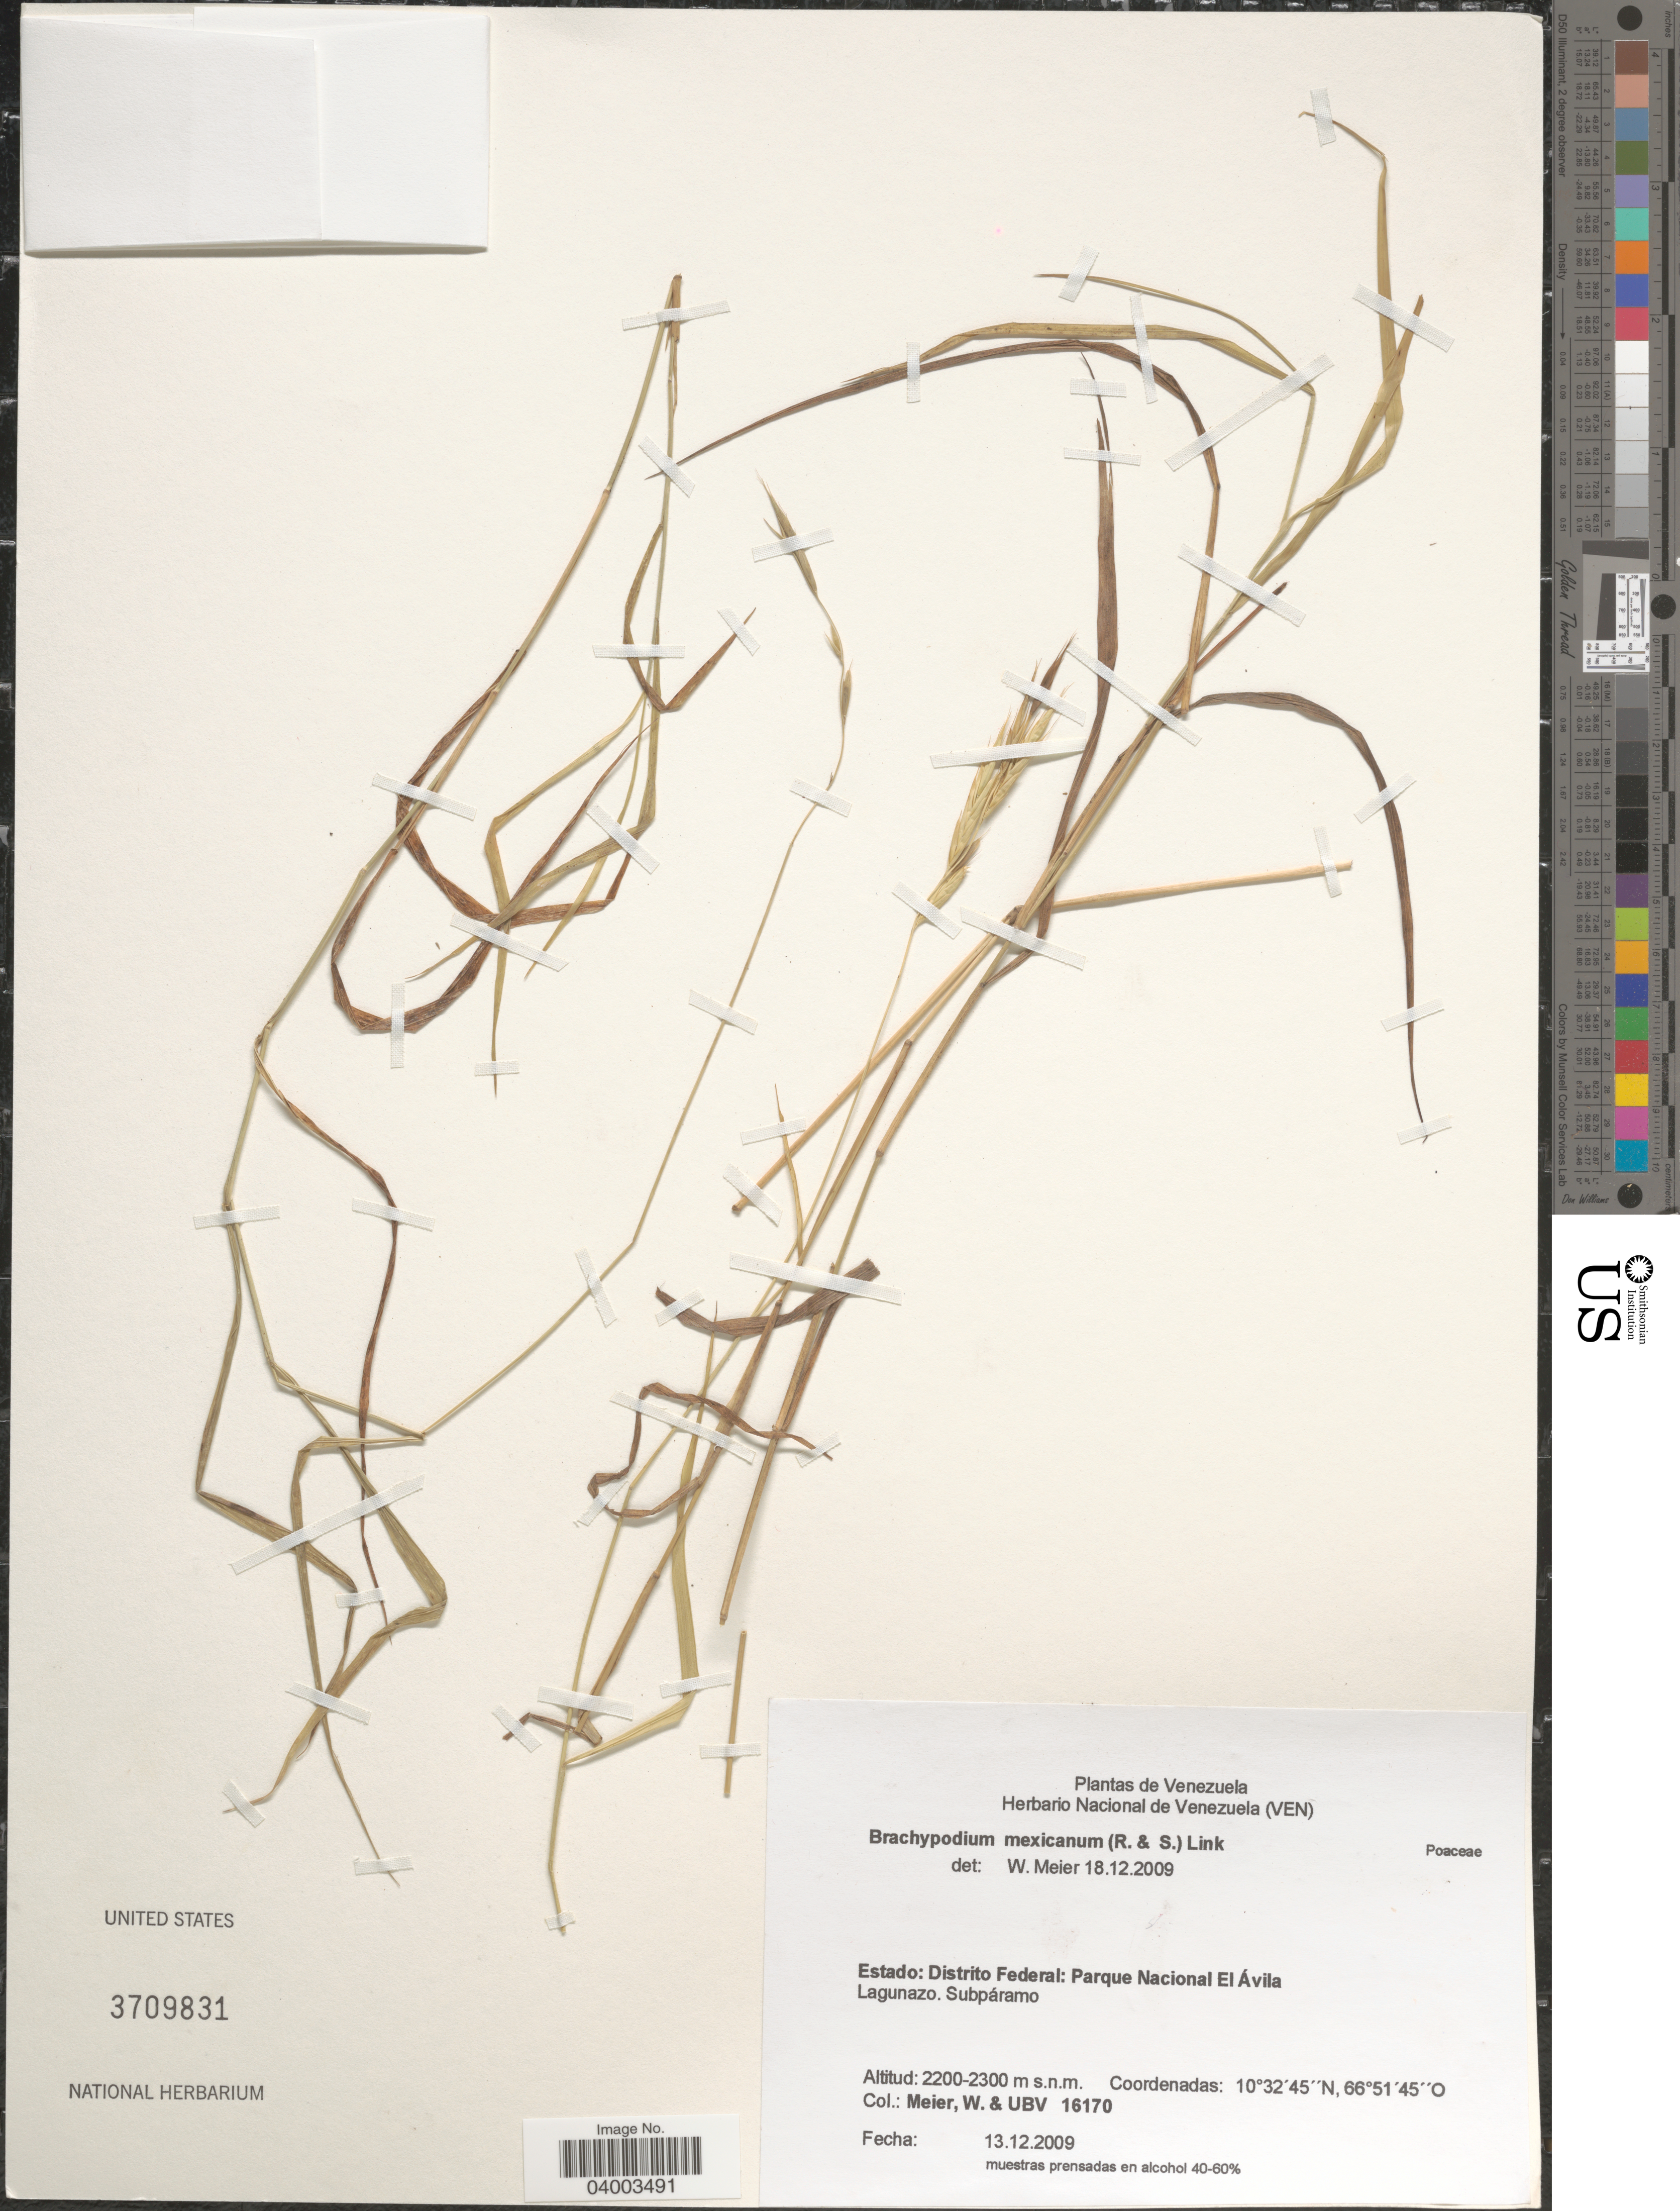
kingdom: Plantae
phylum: Tracheophyta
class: Liliopsida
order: Poales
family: Poaceae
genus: Brachypodium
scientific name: Brachypodium mexicanum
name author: (Roem. & Schult.) Link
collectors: W. Meier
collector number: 16170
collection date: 2009-12-13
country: Venezuela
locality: Estado: Distrito Federal: Parque Nacional El Ávila Lagunazo.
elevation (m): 2200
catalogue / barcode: US 3709831